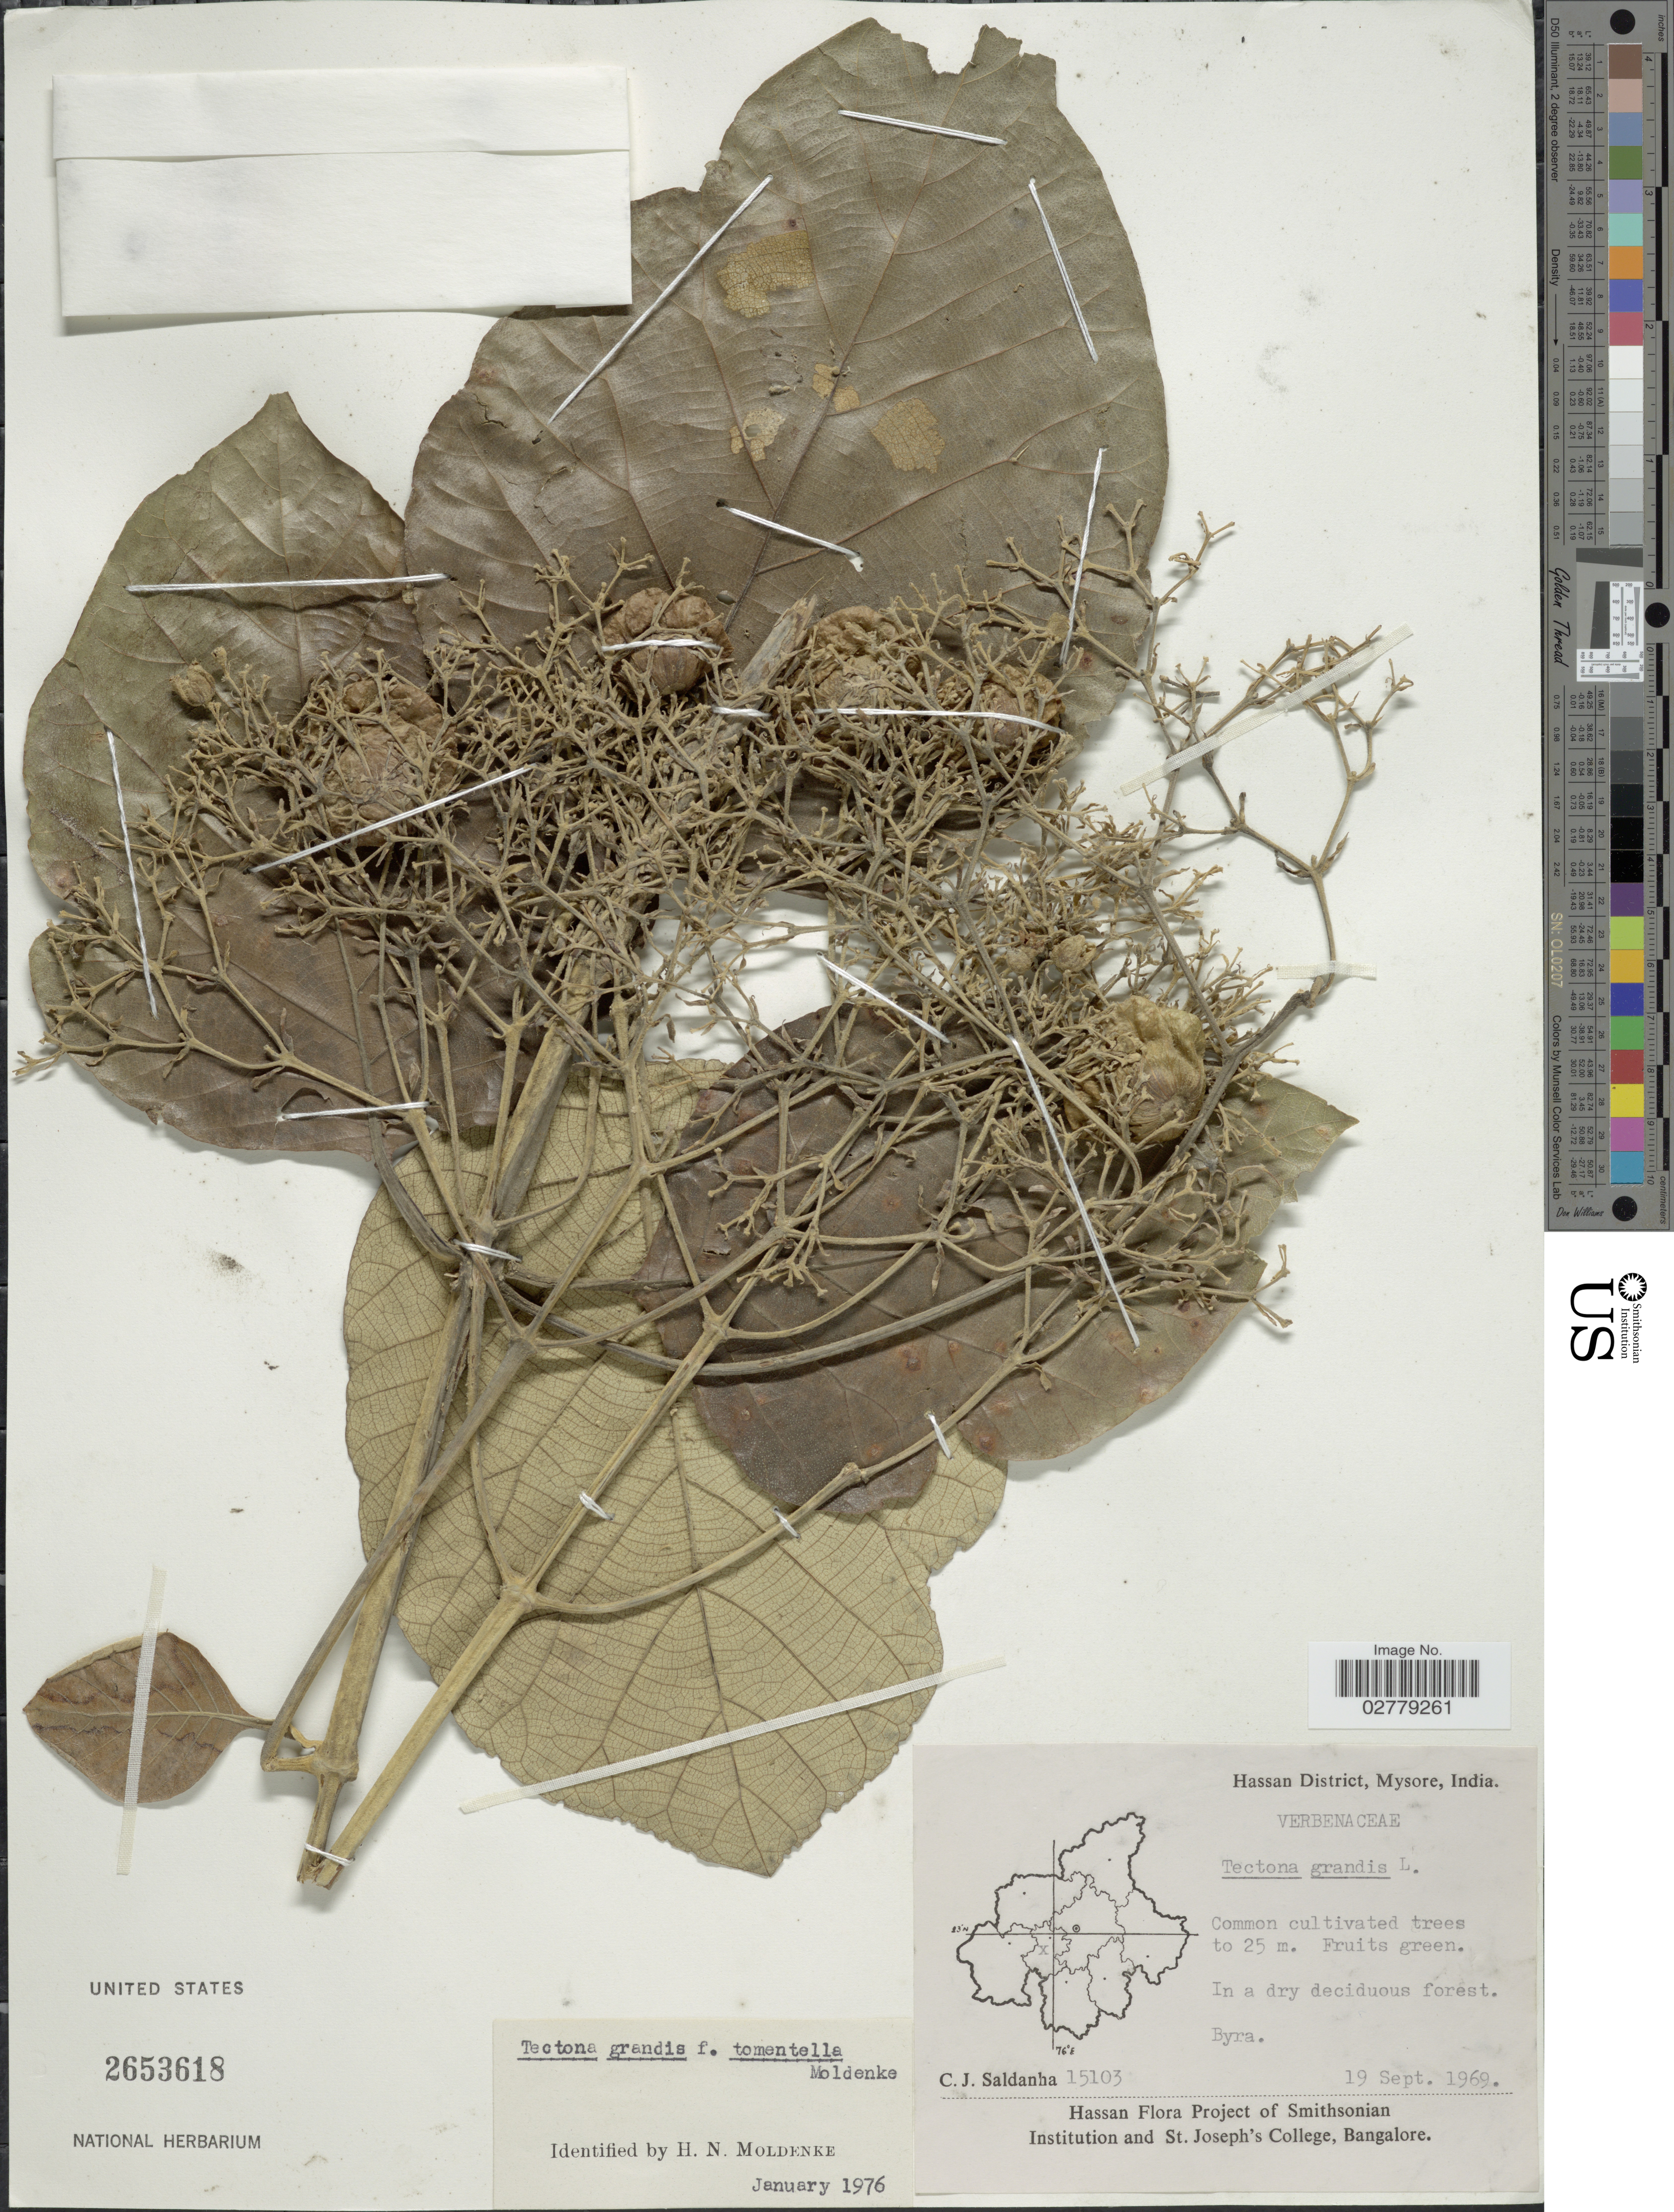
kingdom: Plantae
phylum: Tracheophyta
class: Magnoliopsida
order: Lamiales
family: Lamiaceae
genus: Tectona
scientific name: Tectona grandis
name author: L. f.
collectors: C. J. Saldanha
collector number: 15103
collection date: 1969-09-19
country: India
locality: Hassan District, Mysore. Byra.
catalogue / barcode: US 2653618